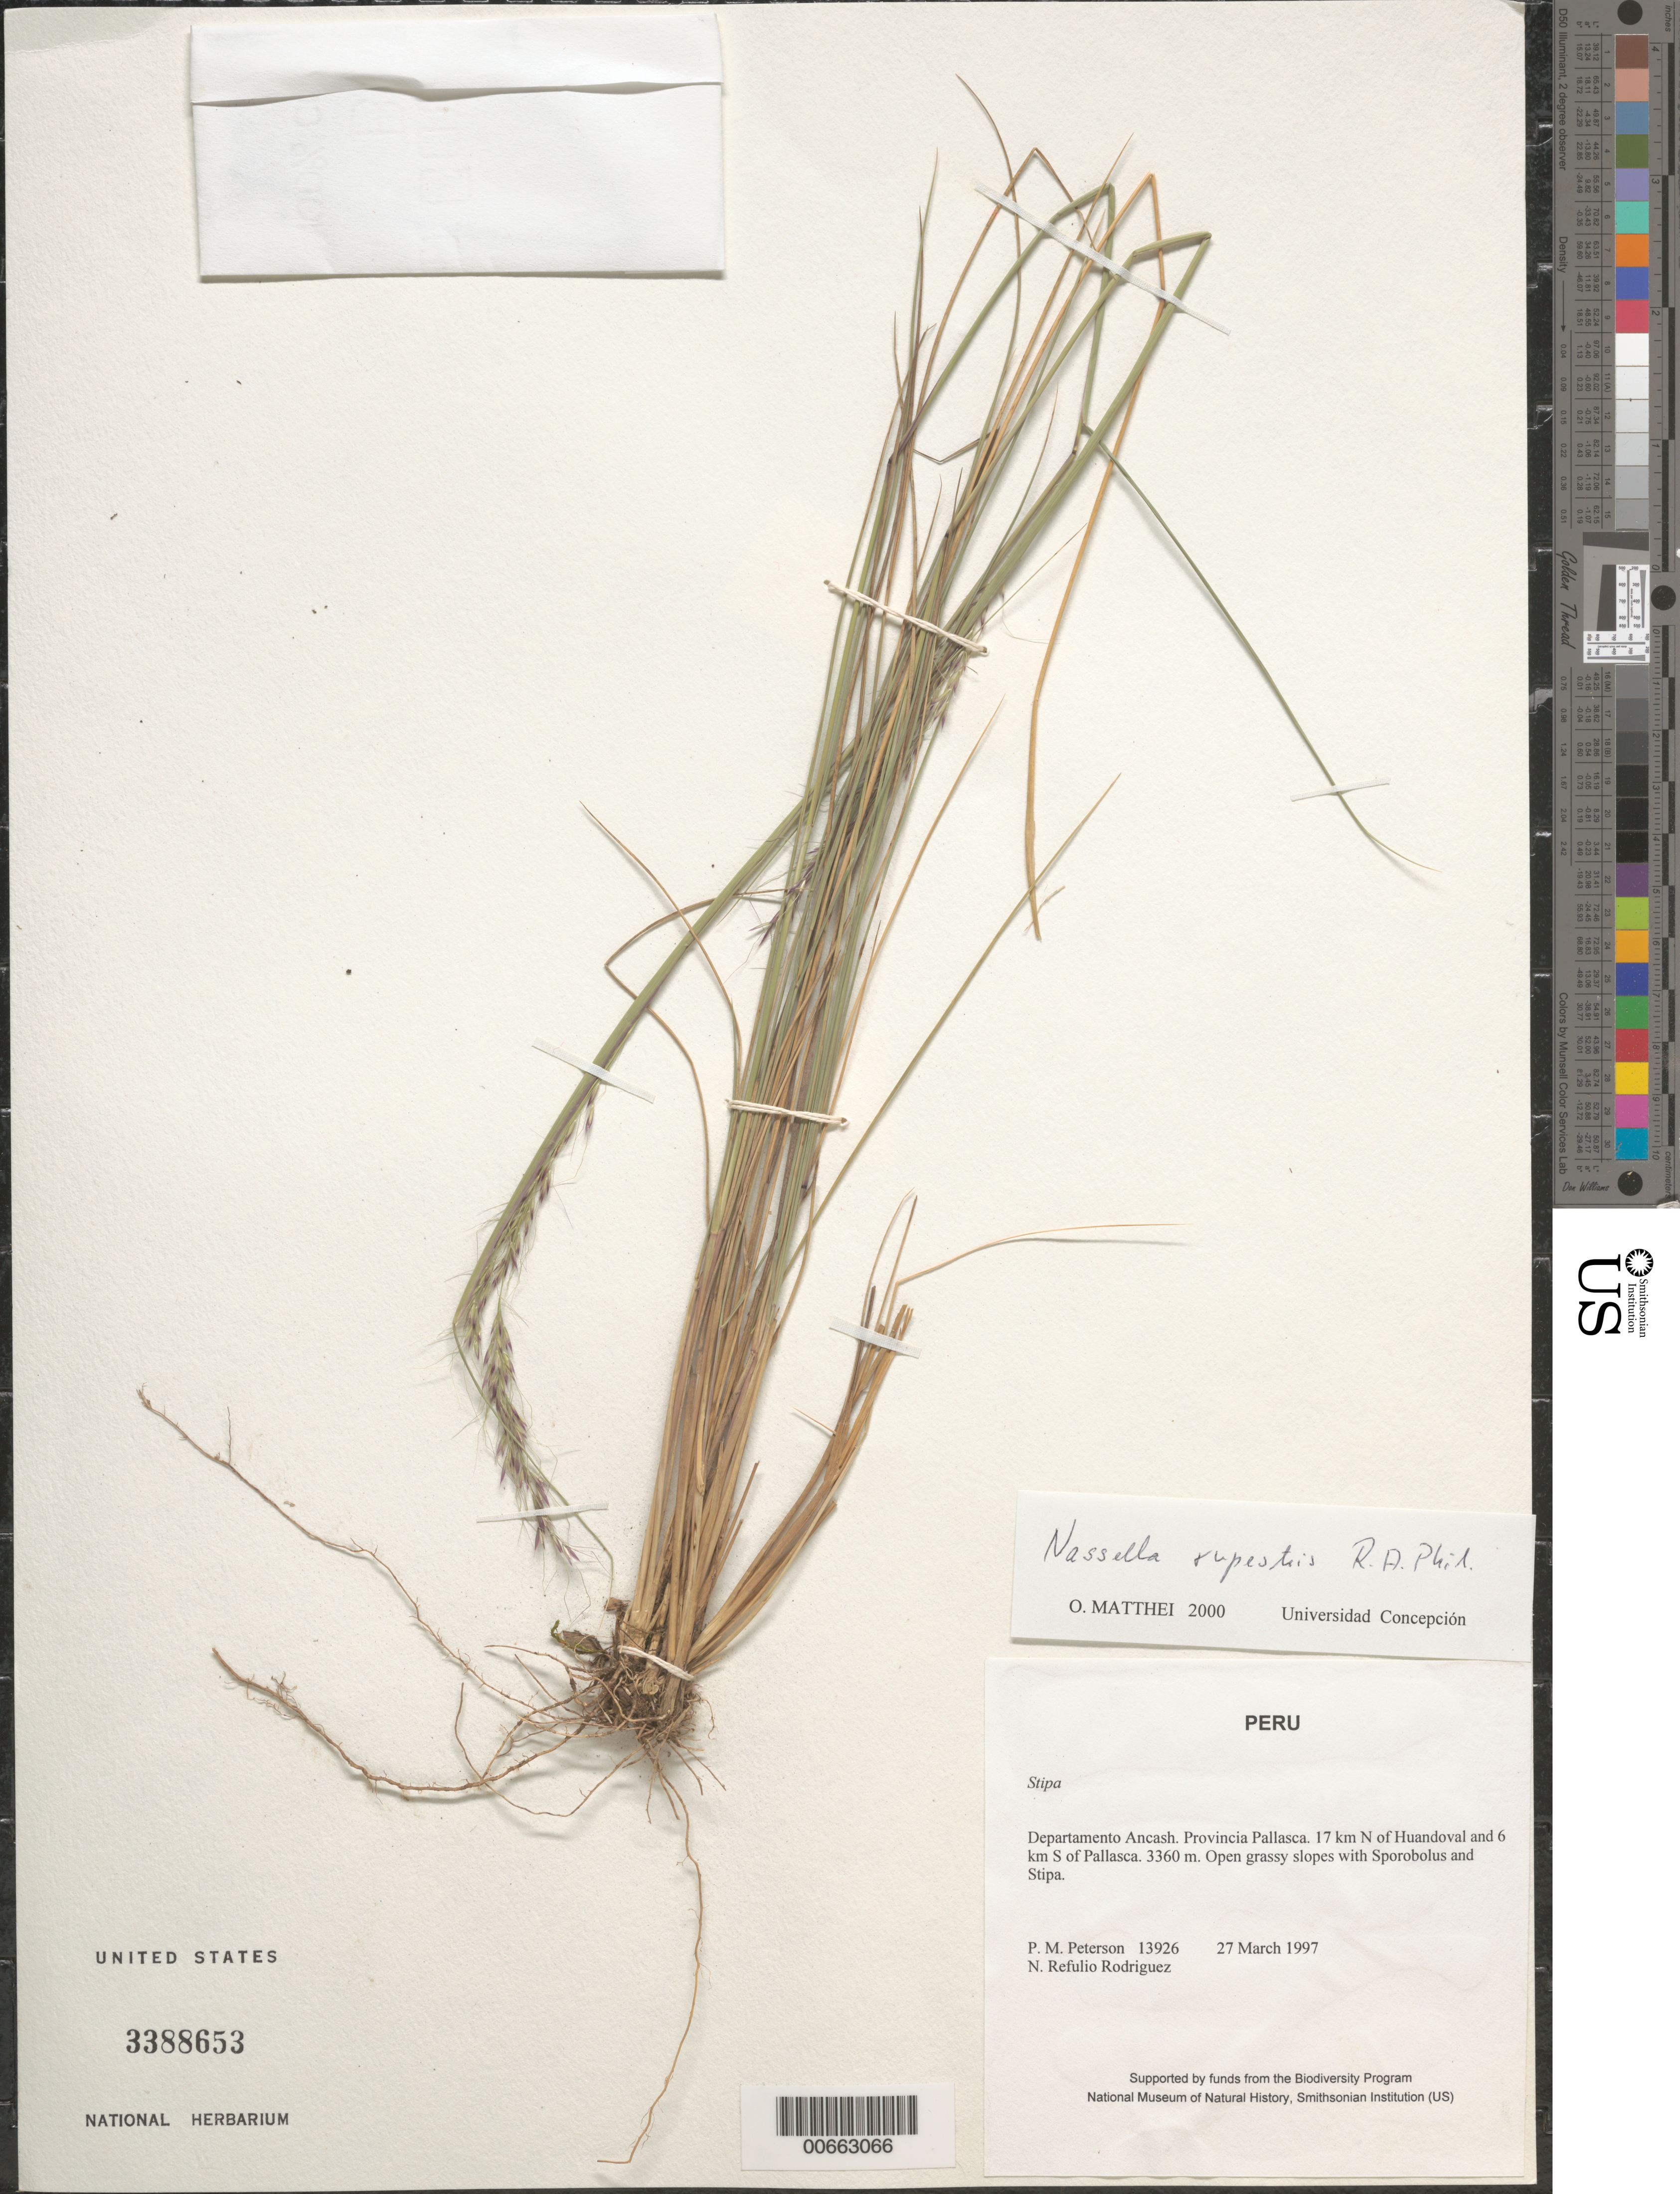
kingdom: Plantae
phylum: Tracheophyta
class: Liliopsida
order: Poales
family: Poaceae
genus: Stipa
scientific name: Stipa rupestris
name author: Phil.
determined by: Matthei, O. R.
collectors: P. M. Peterson & N. Refulio-Rodríguez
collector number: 13926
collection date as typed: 27 Mar 1997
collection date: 1997-03-27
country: Peru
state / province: Ancash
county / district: Pallasca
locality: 17 km N of Huandoval and 6 km S of Pallasca.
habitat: Open grassy slopes with Sporobolus and Stipa.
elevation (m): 3360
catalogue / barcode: US 3388653